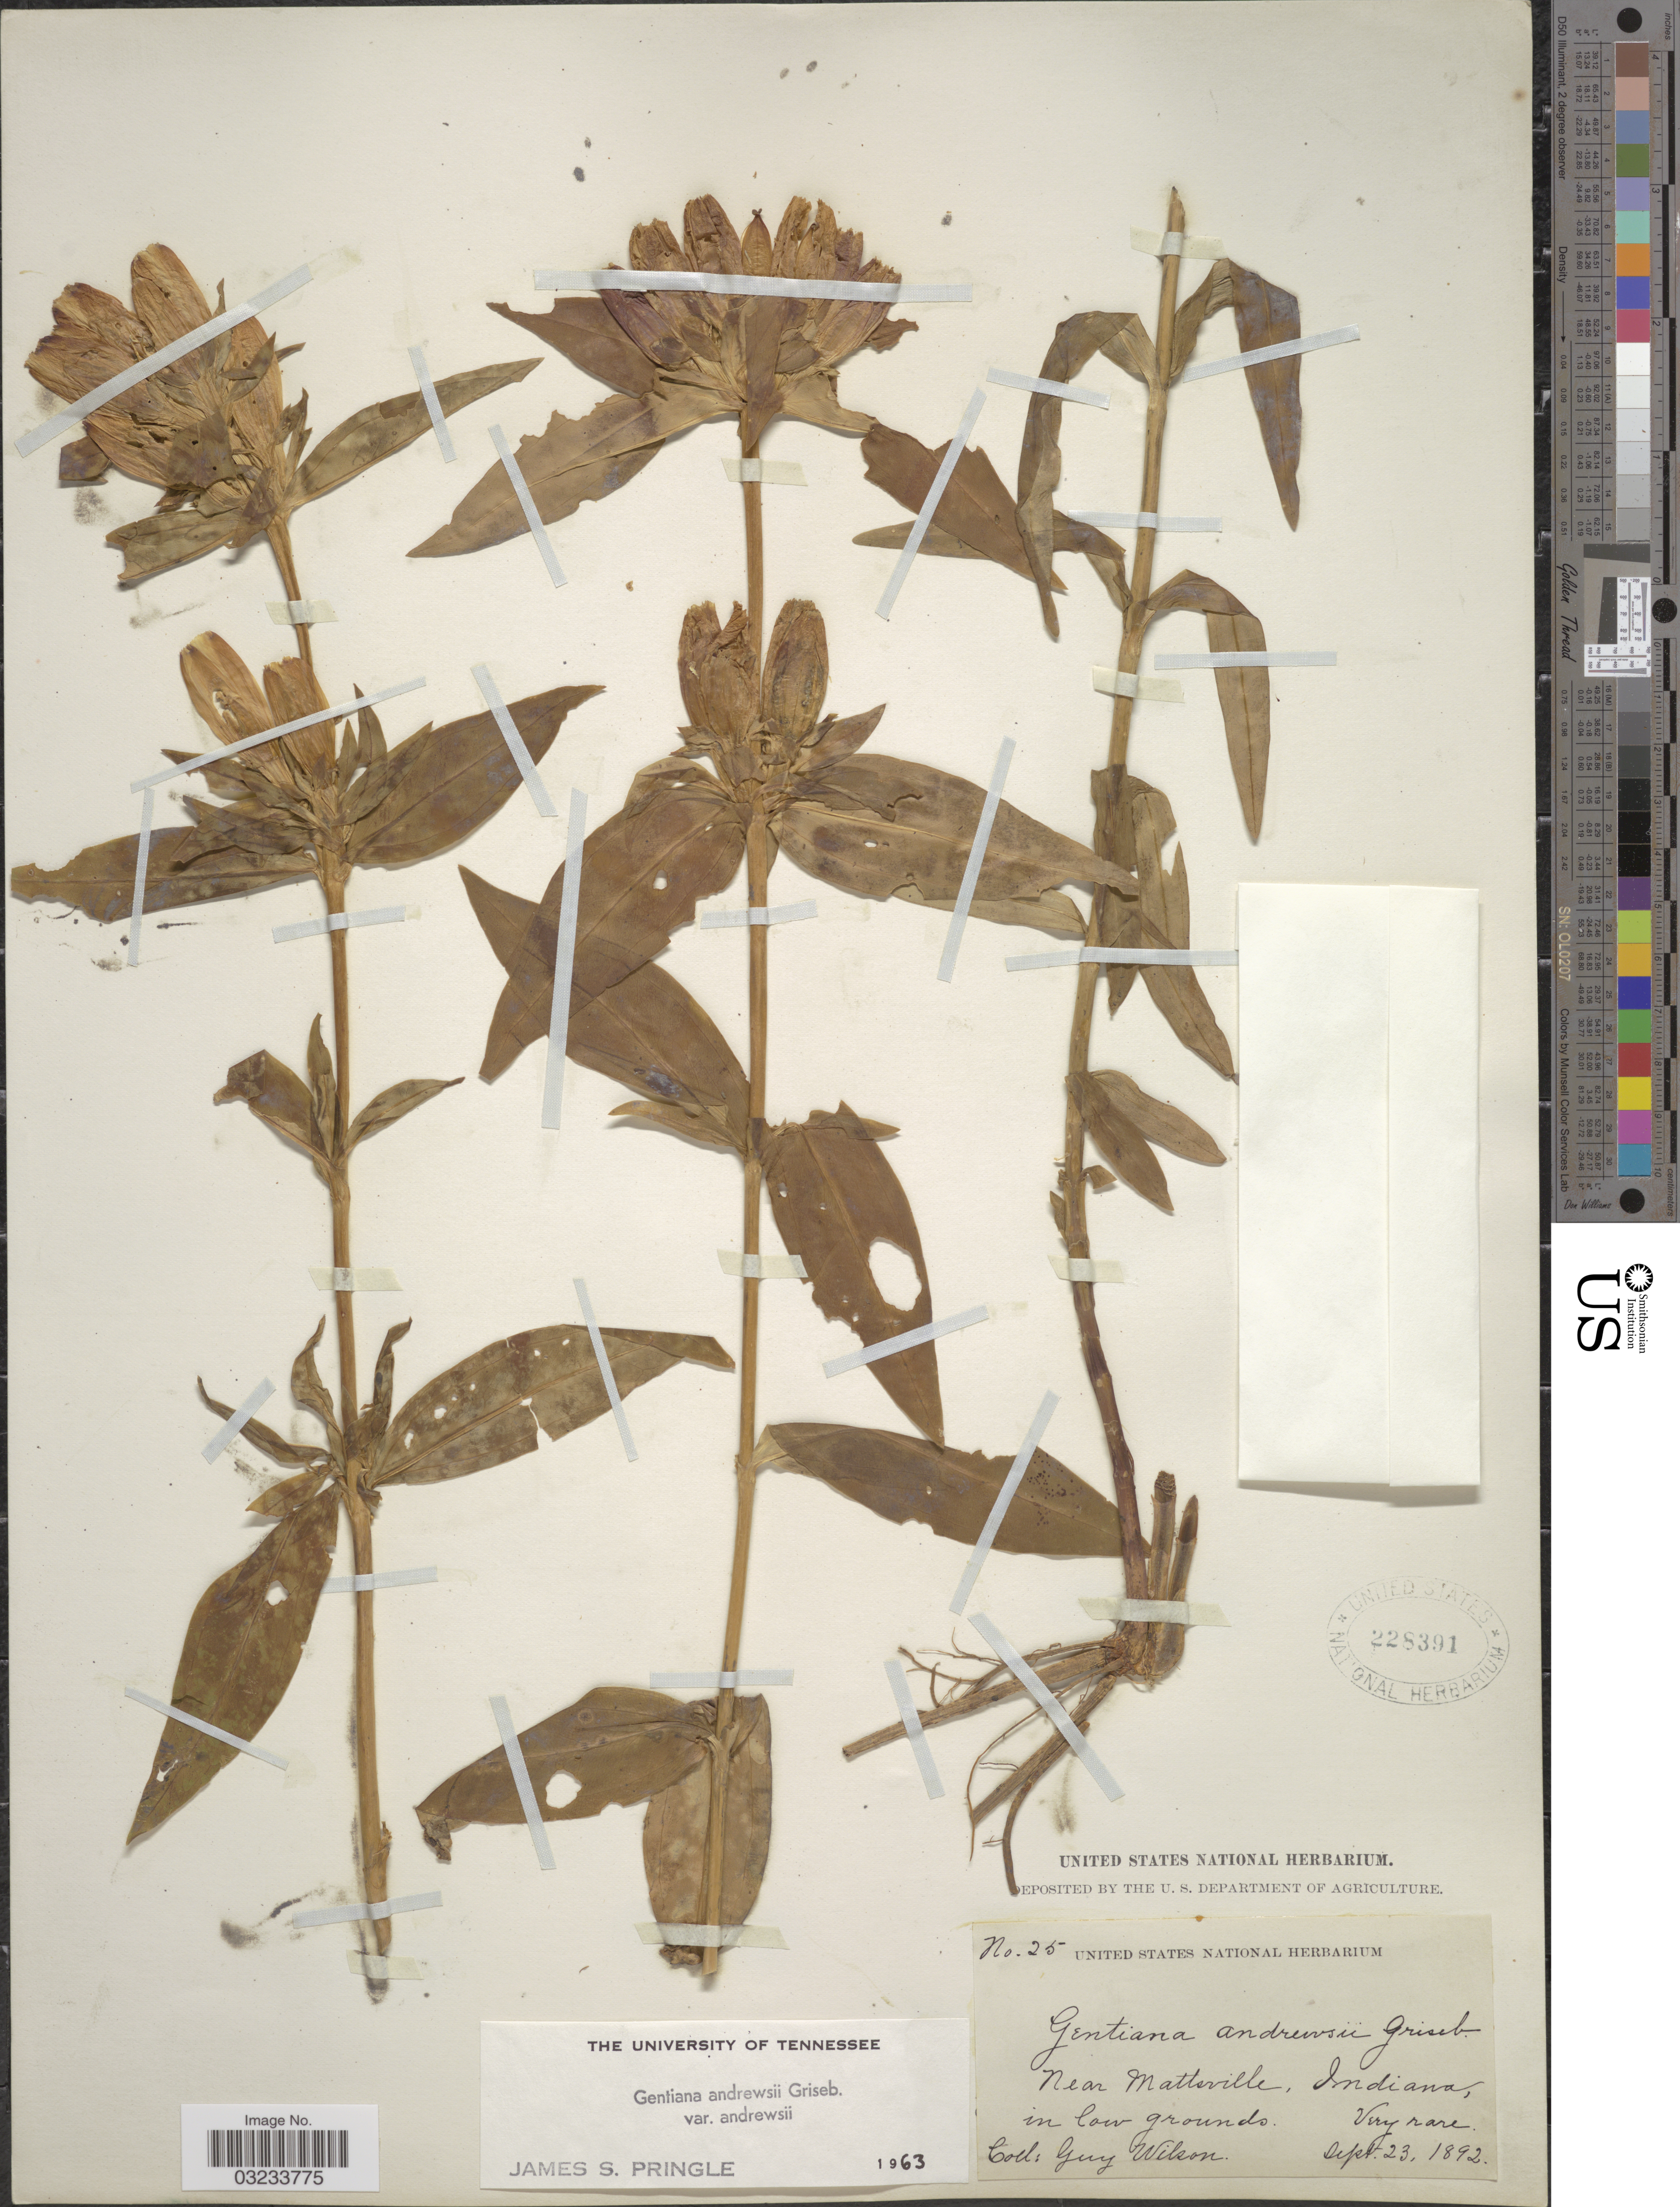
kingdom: Plantae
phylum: Tracheophyta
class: Magnoliopsida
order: Gentianales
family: Gentianaceae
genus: Gentiana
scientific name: Gentiana andrewsii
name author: Griseb.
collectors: G. Wilson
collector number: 25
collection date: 1892-09-23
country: United States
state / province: Indiana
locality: Near Mattsville.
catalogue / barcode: US 228391